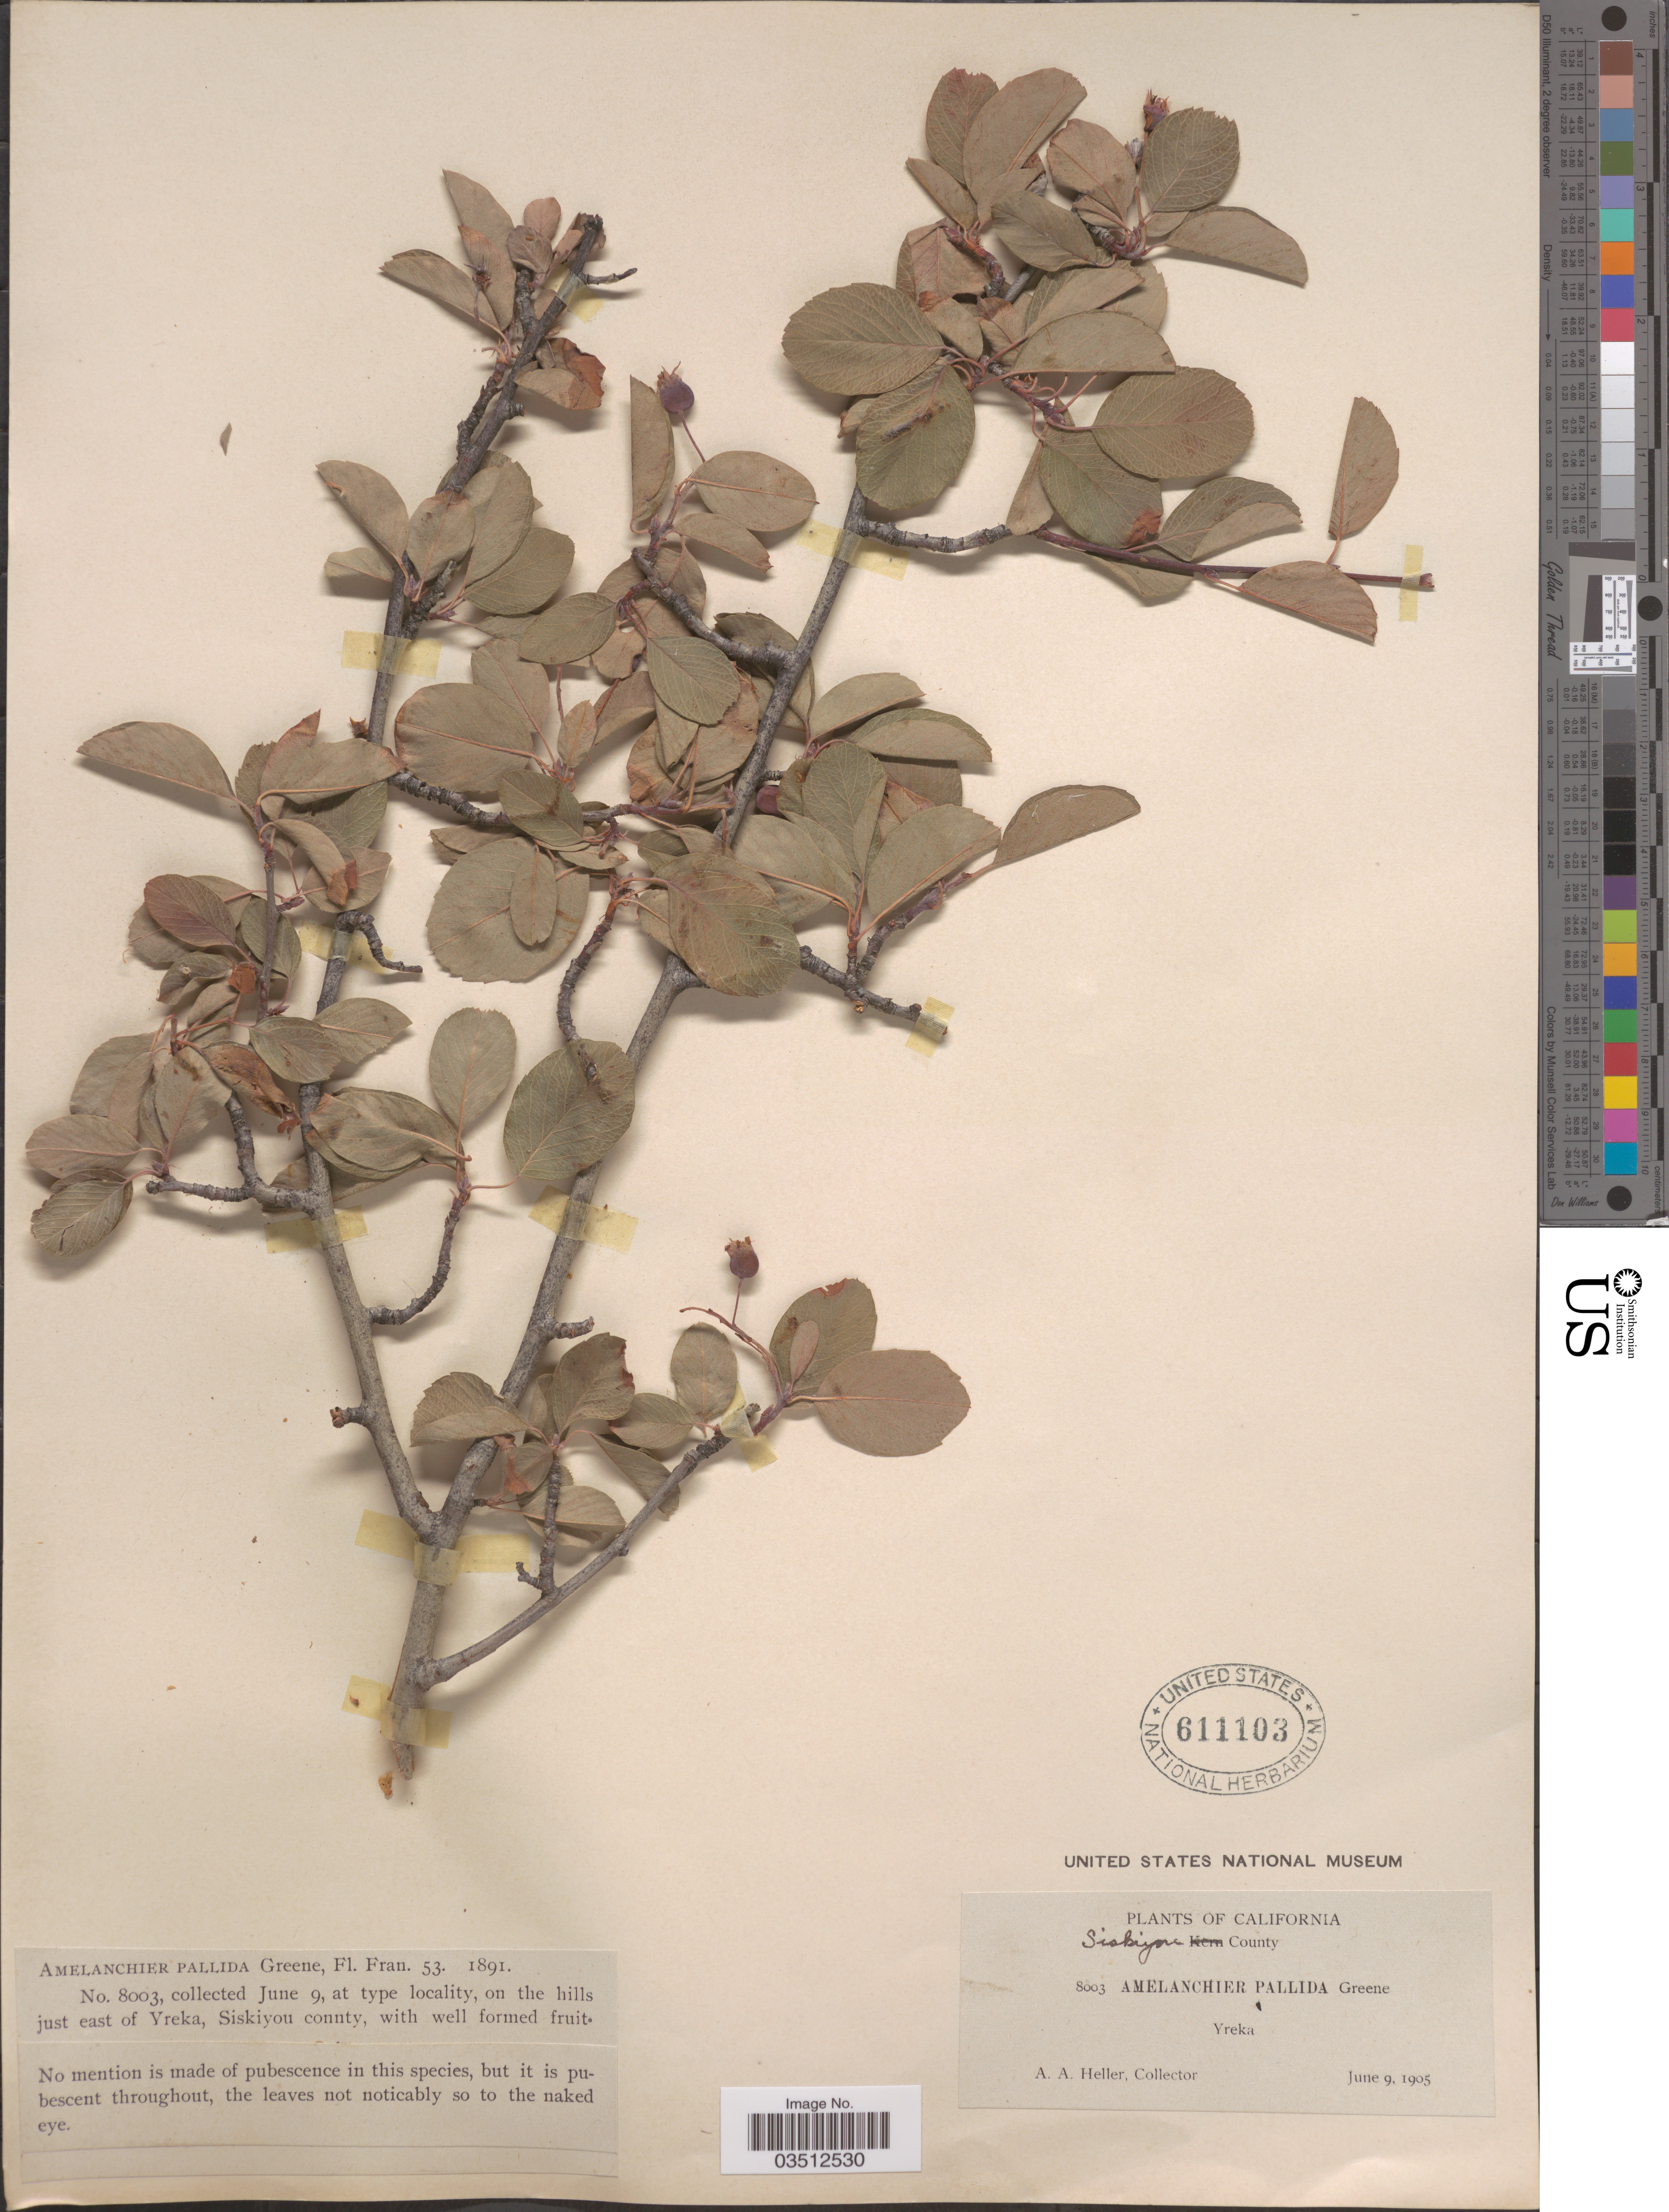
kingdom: Plantae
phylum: Tracheophyta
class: Magnoliopsida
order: Rosales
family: Rosaceae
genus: Amelanchier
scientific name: Amelanchier pallida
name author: Greene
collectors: A. A. Heller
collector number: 8003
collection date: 1905-06-09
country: United States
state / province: California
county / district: Siskiyou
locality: Siskiyou County. Yreka.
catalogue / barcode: US 611103